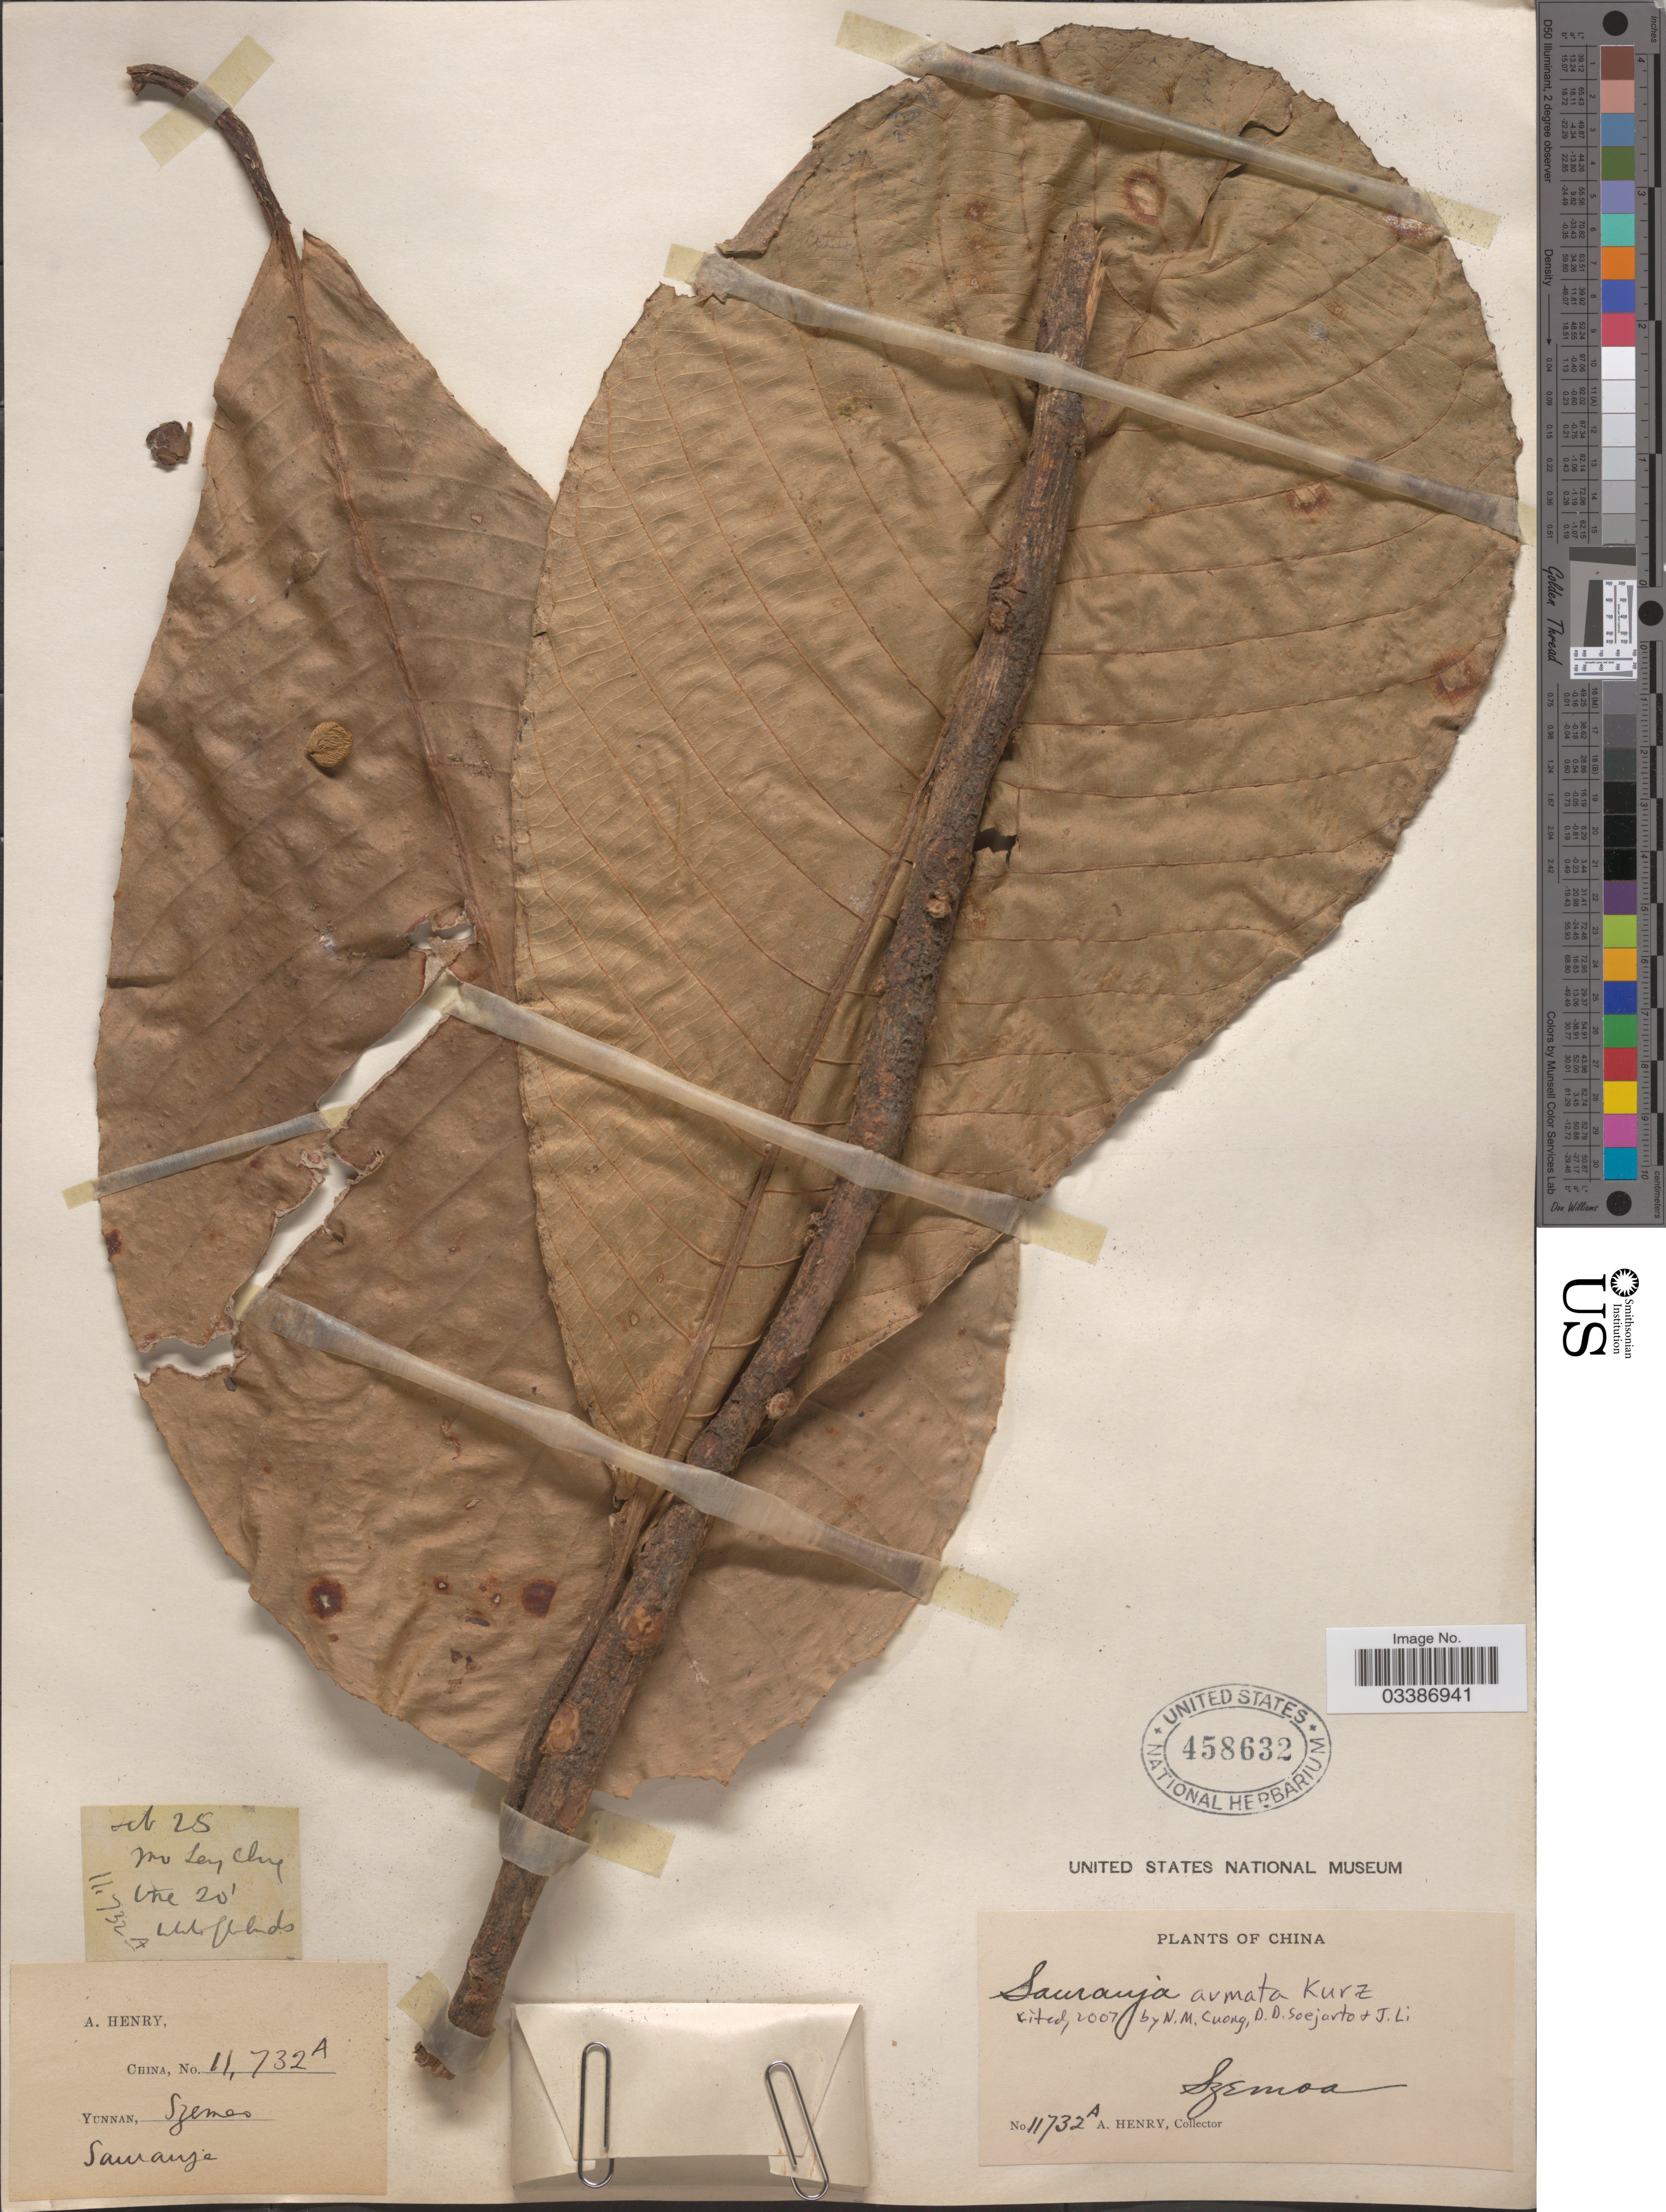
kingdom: Plantae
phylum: Tracheophyta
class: Magnoliopsida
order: Ericales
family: Actinidiaceae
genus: Saurauia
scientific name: Saurauia armata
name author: Kurz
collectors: A. Henry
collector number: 11732 A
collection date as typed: Transcribed d/m/y: /4/25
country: China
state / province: Yunnan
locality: Szemoa.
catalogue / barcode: US 458632